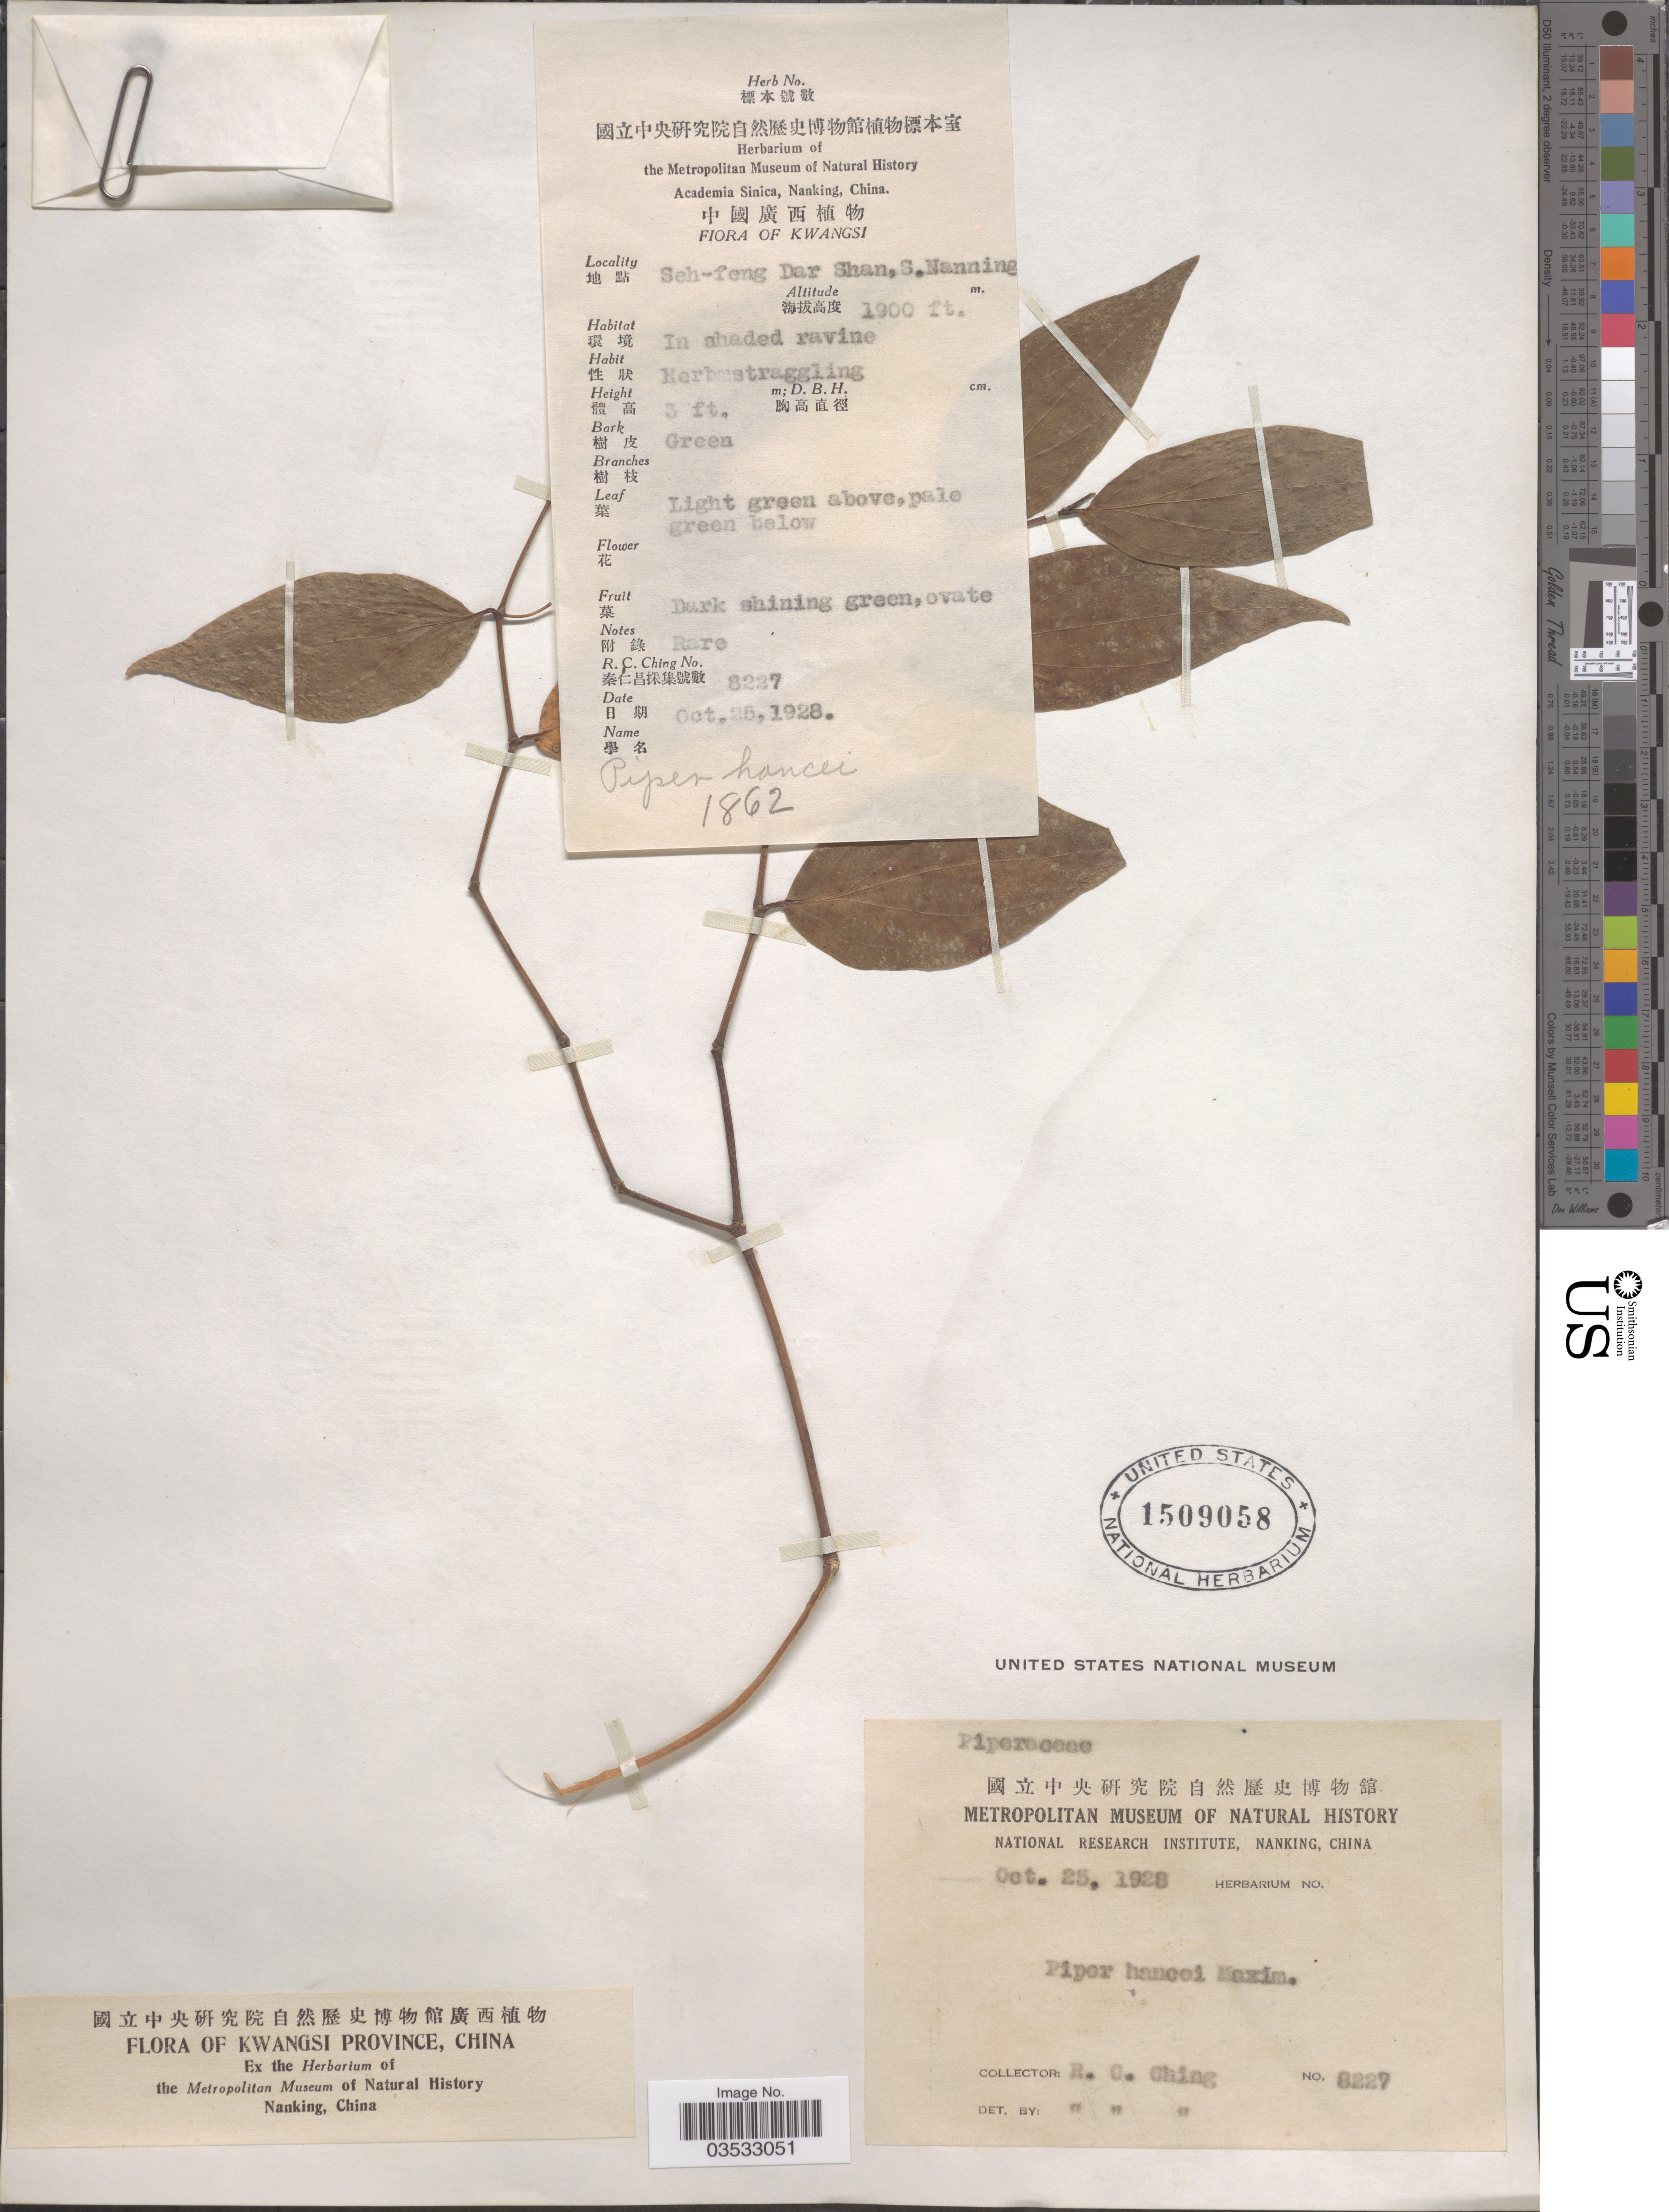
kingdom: Plantae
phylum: Tracheophyta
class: Magnoliopsida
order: Piperales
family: Piperaceae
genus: Piper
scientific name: Piper hancei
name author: Maxim.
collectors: R. C. Ching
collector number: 8227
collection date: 1928-10-25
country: China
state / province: Guangxi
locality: Kwangsi Province. Seh-feng Dar Shan, S. Nanning.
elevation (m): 579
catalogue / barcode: US 1509058